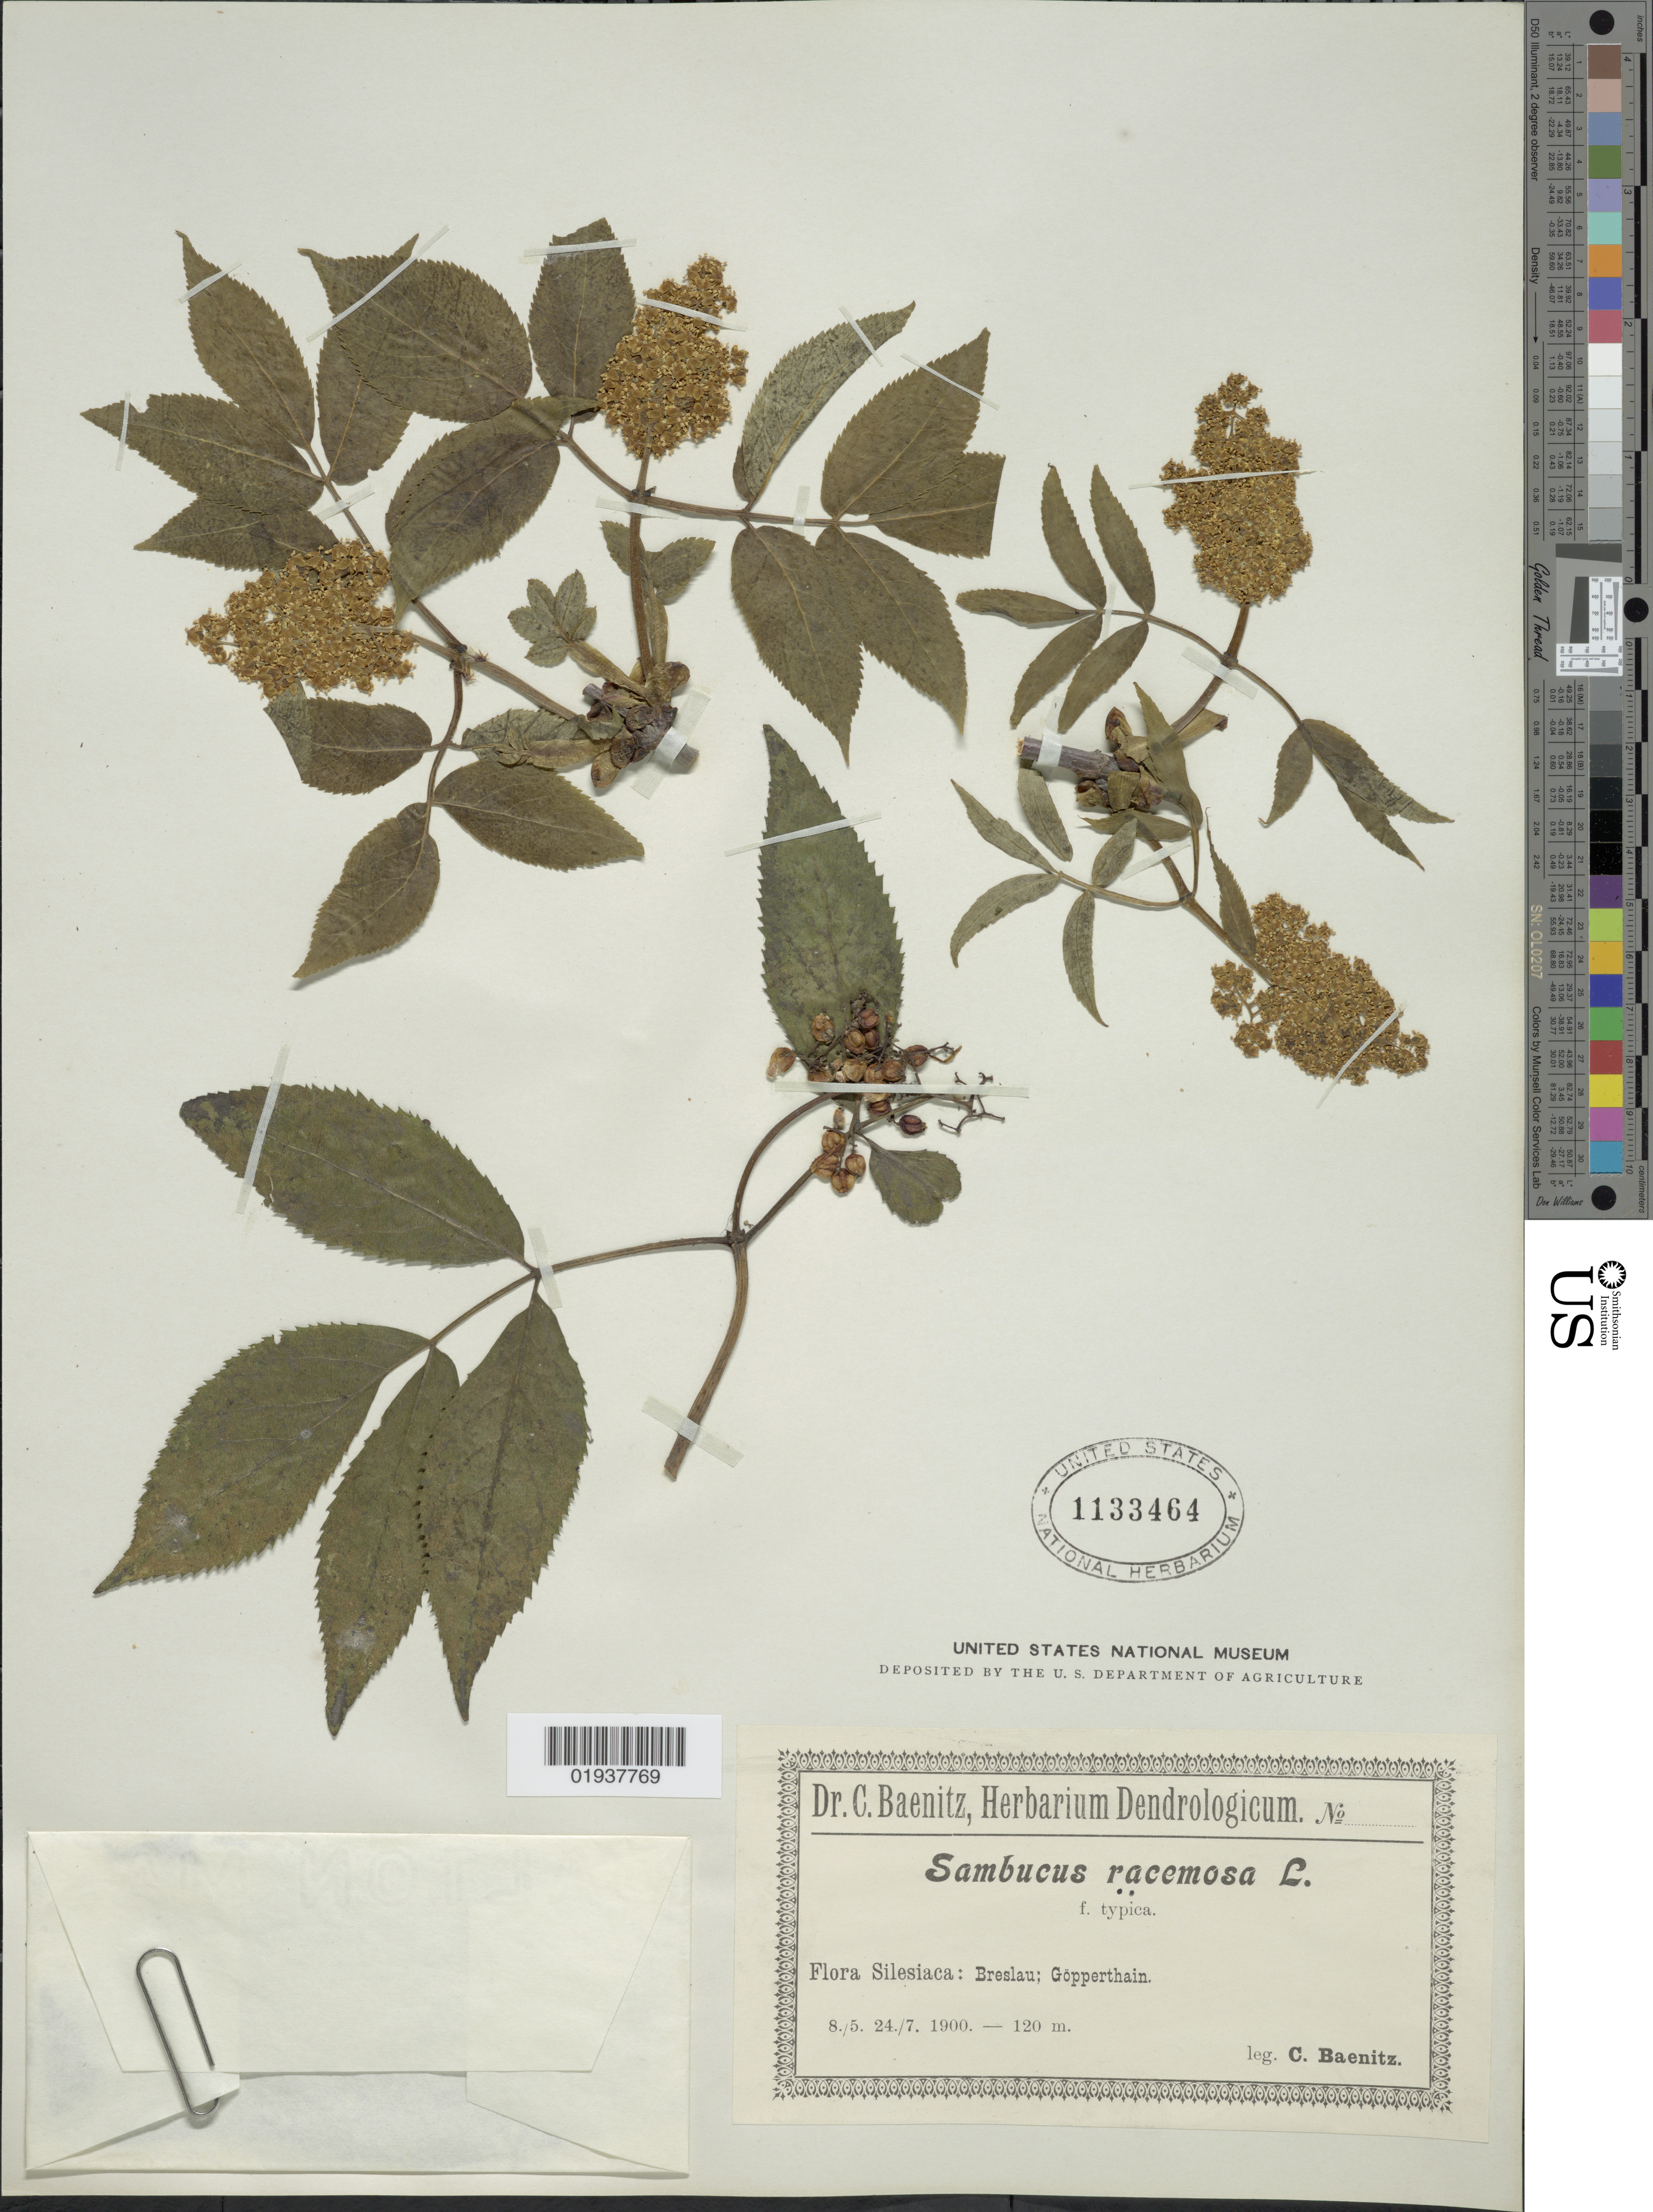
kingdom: Plantae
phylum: Tracheophyta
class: Magnoliopsida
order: Dipsacales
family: Viburnaceae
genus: Sambucus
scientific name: Sambucus racemosa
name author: L.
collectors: C. G. Baenitz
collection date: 1900-05-08/1900-07-24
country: Poland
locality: Silesiaca: Breslau; Göpperthain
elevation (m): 120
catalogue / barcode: US 1133464